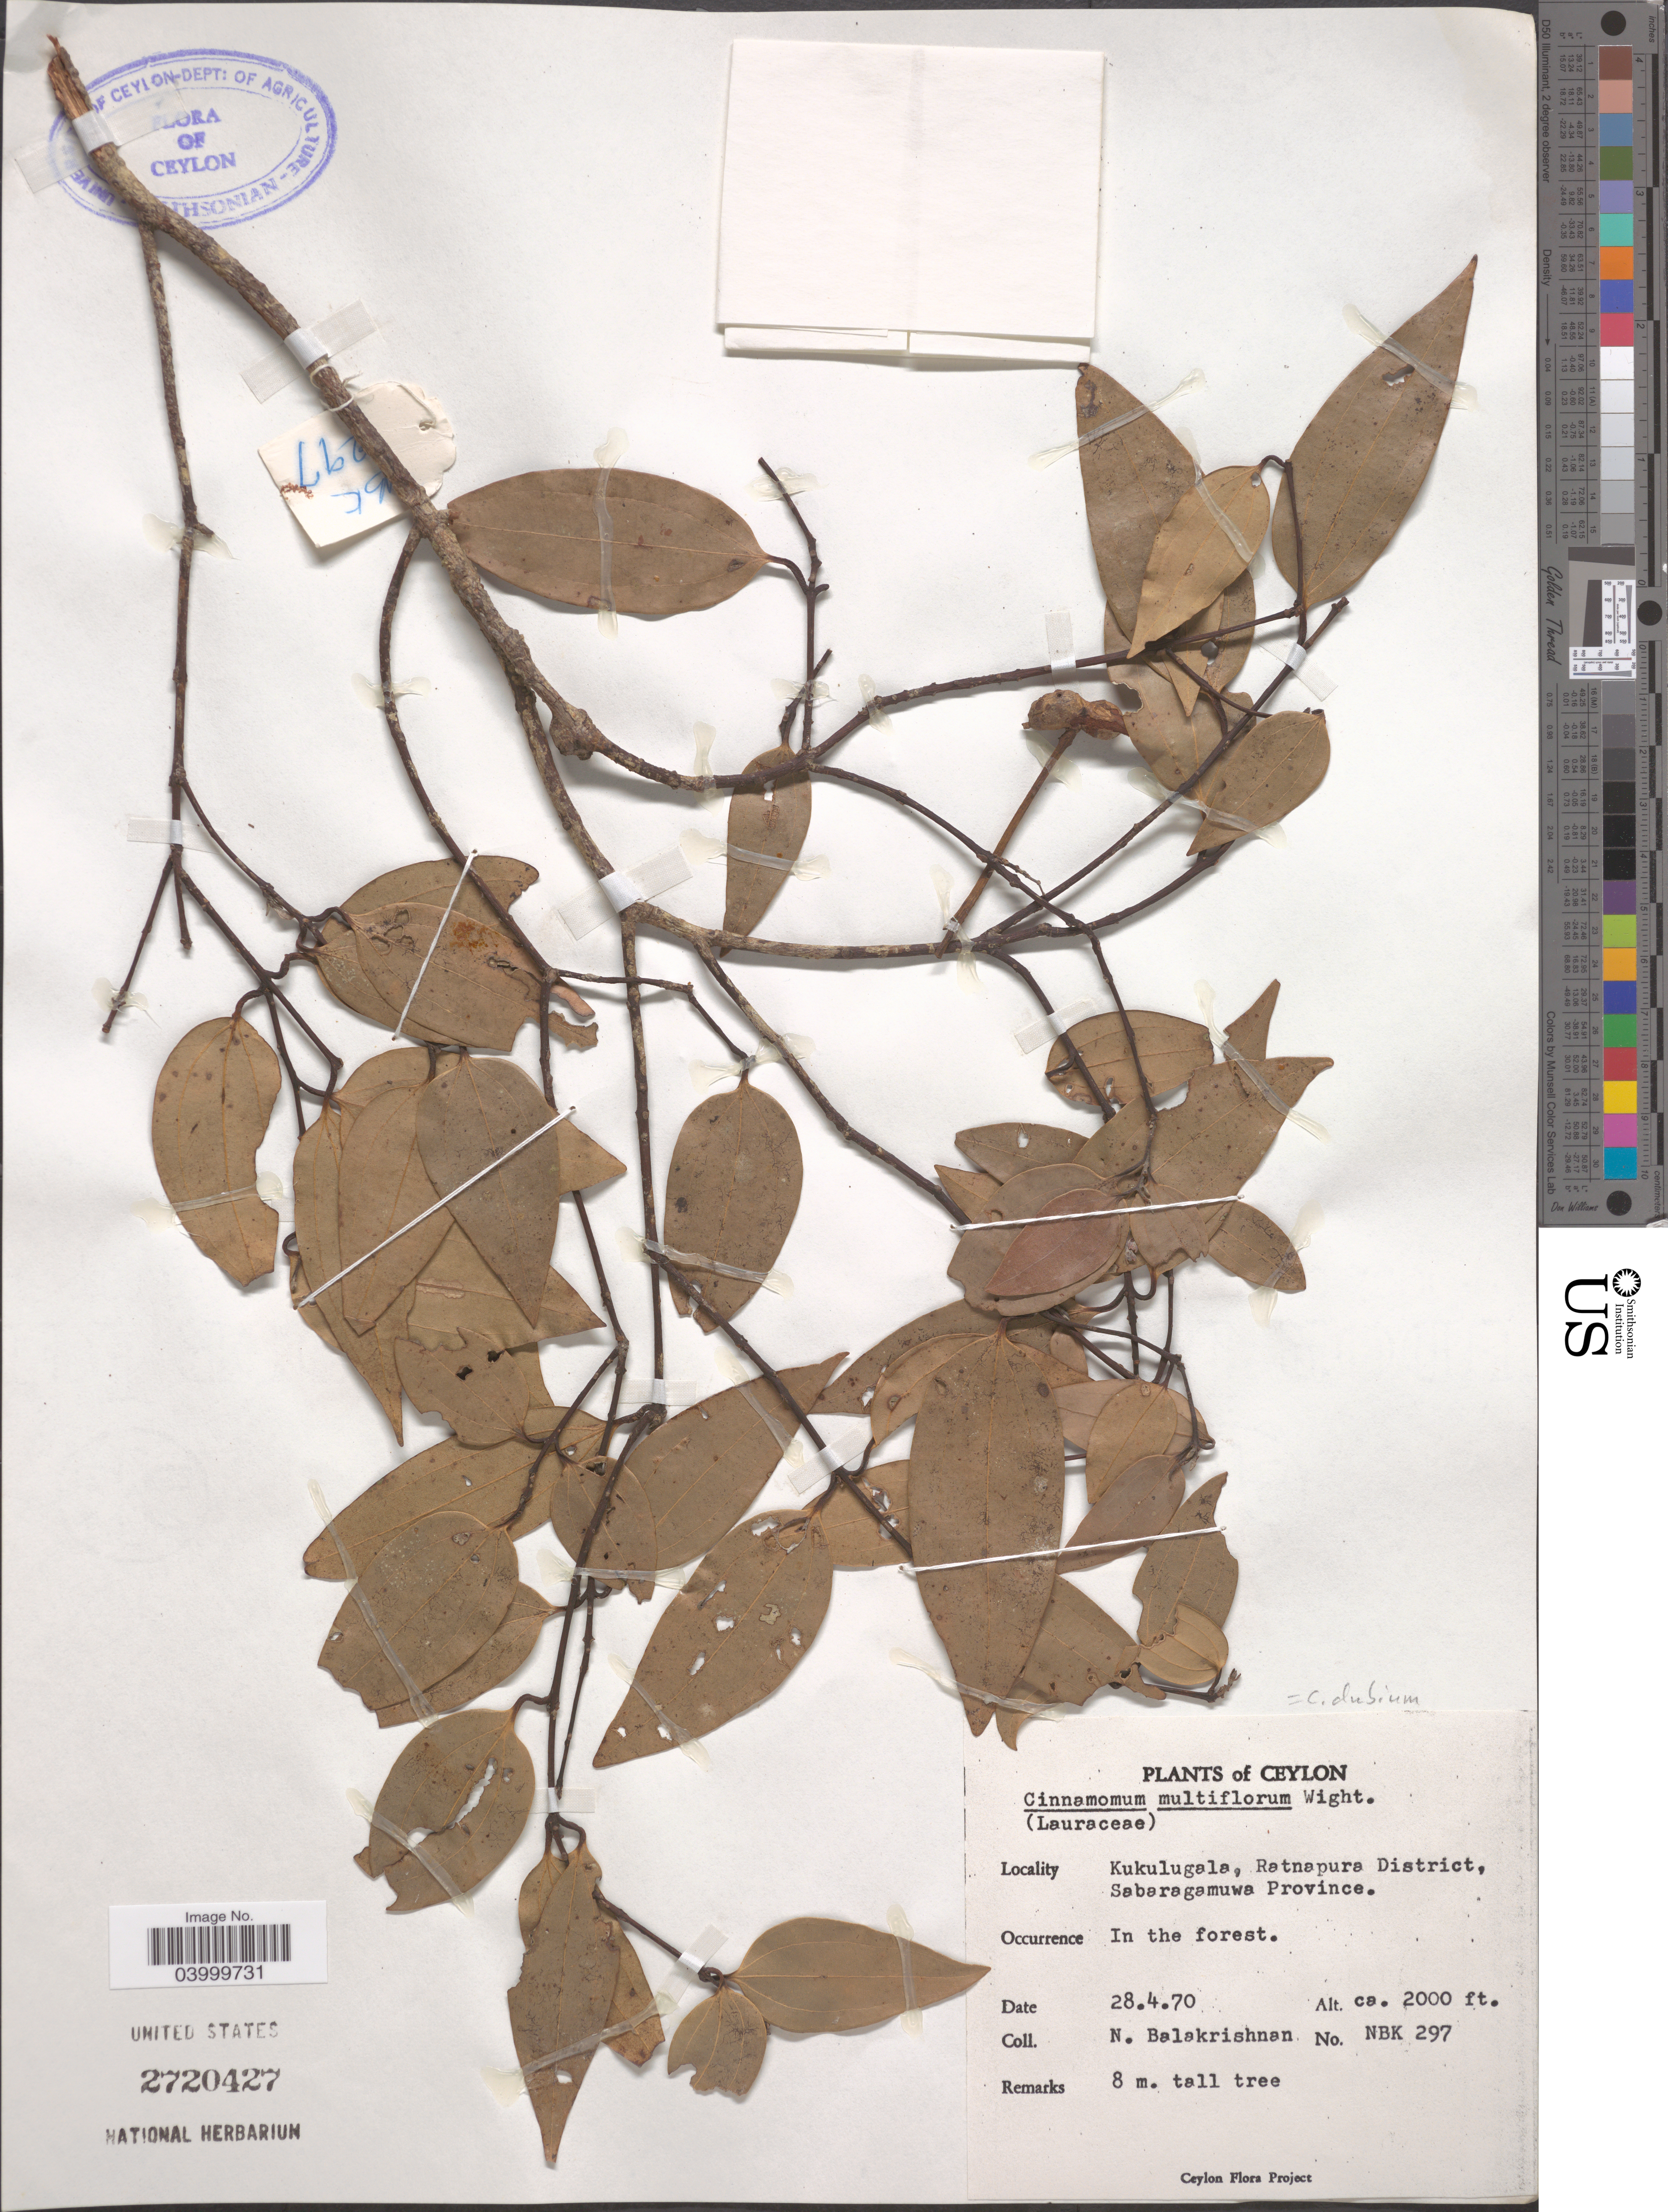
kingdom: Plantae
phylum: Tracheophyta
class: Magnoliopsida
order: Laurales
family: Lauraceae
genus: Cinnamomum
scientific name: Cinnamomum dubium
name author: Nees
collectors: N. Balakrishnan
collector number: NBK 297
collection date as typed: Transcribed d/m/y: 28/4/70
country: Sri Lanka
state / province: Sabaragamuwa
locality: Ceylon. Kukulugala, Ratnapura District.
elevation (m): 610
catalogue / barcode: US 2720427